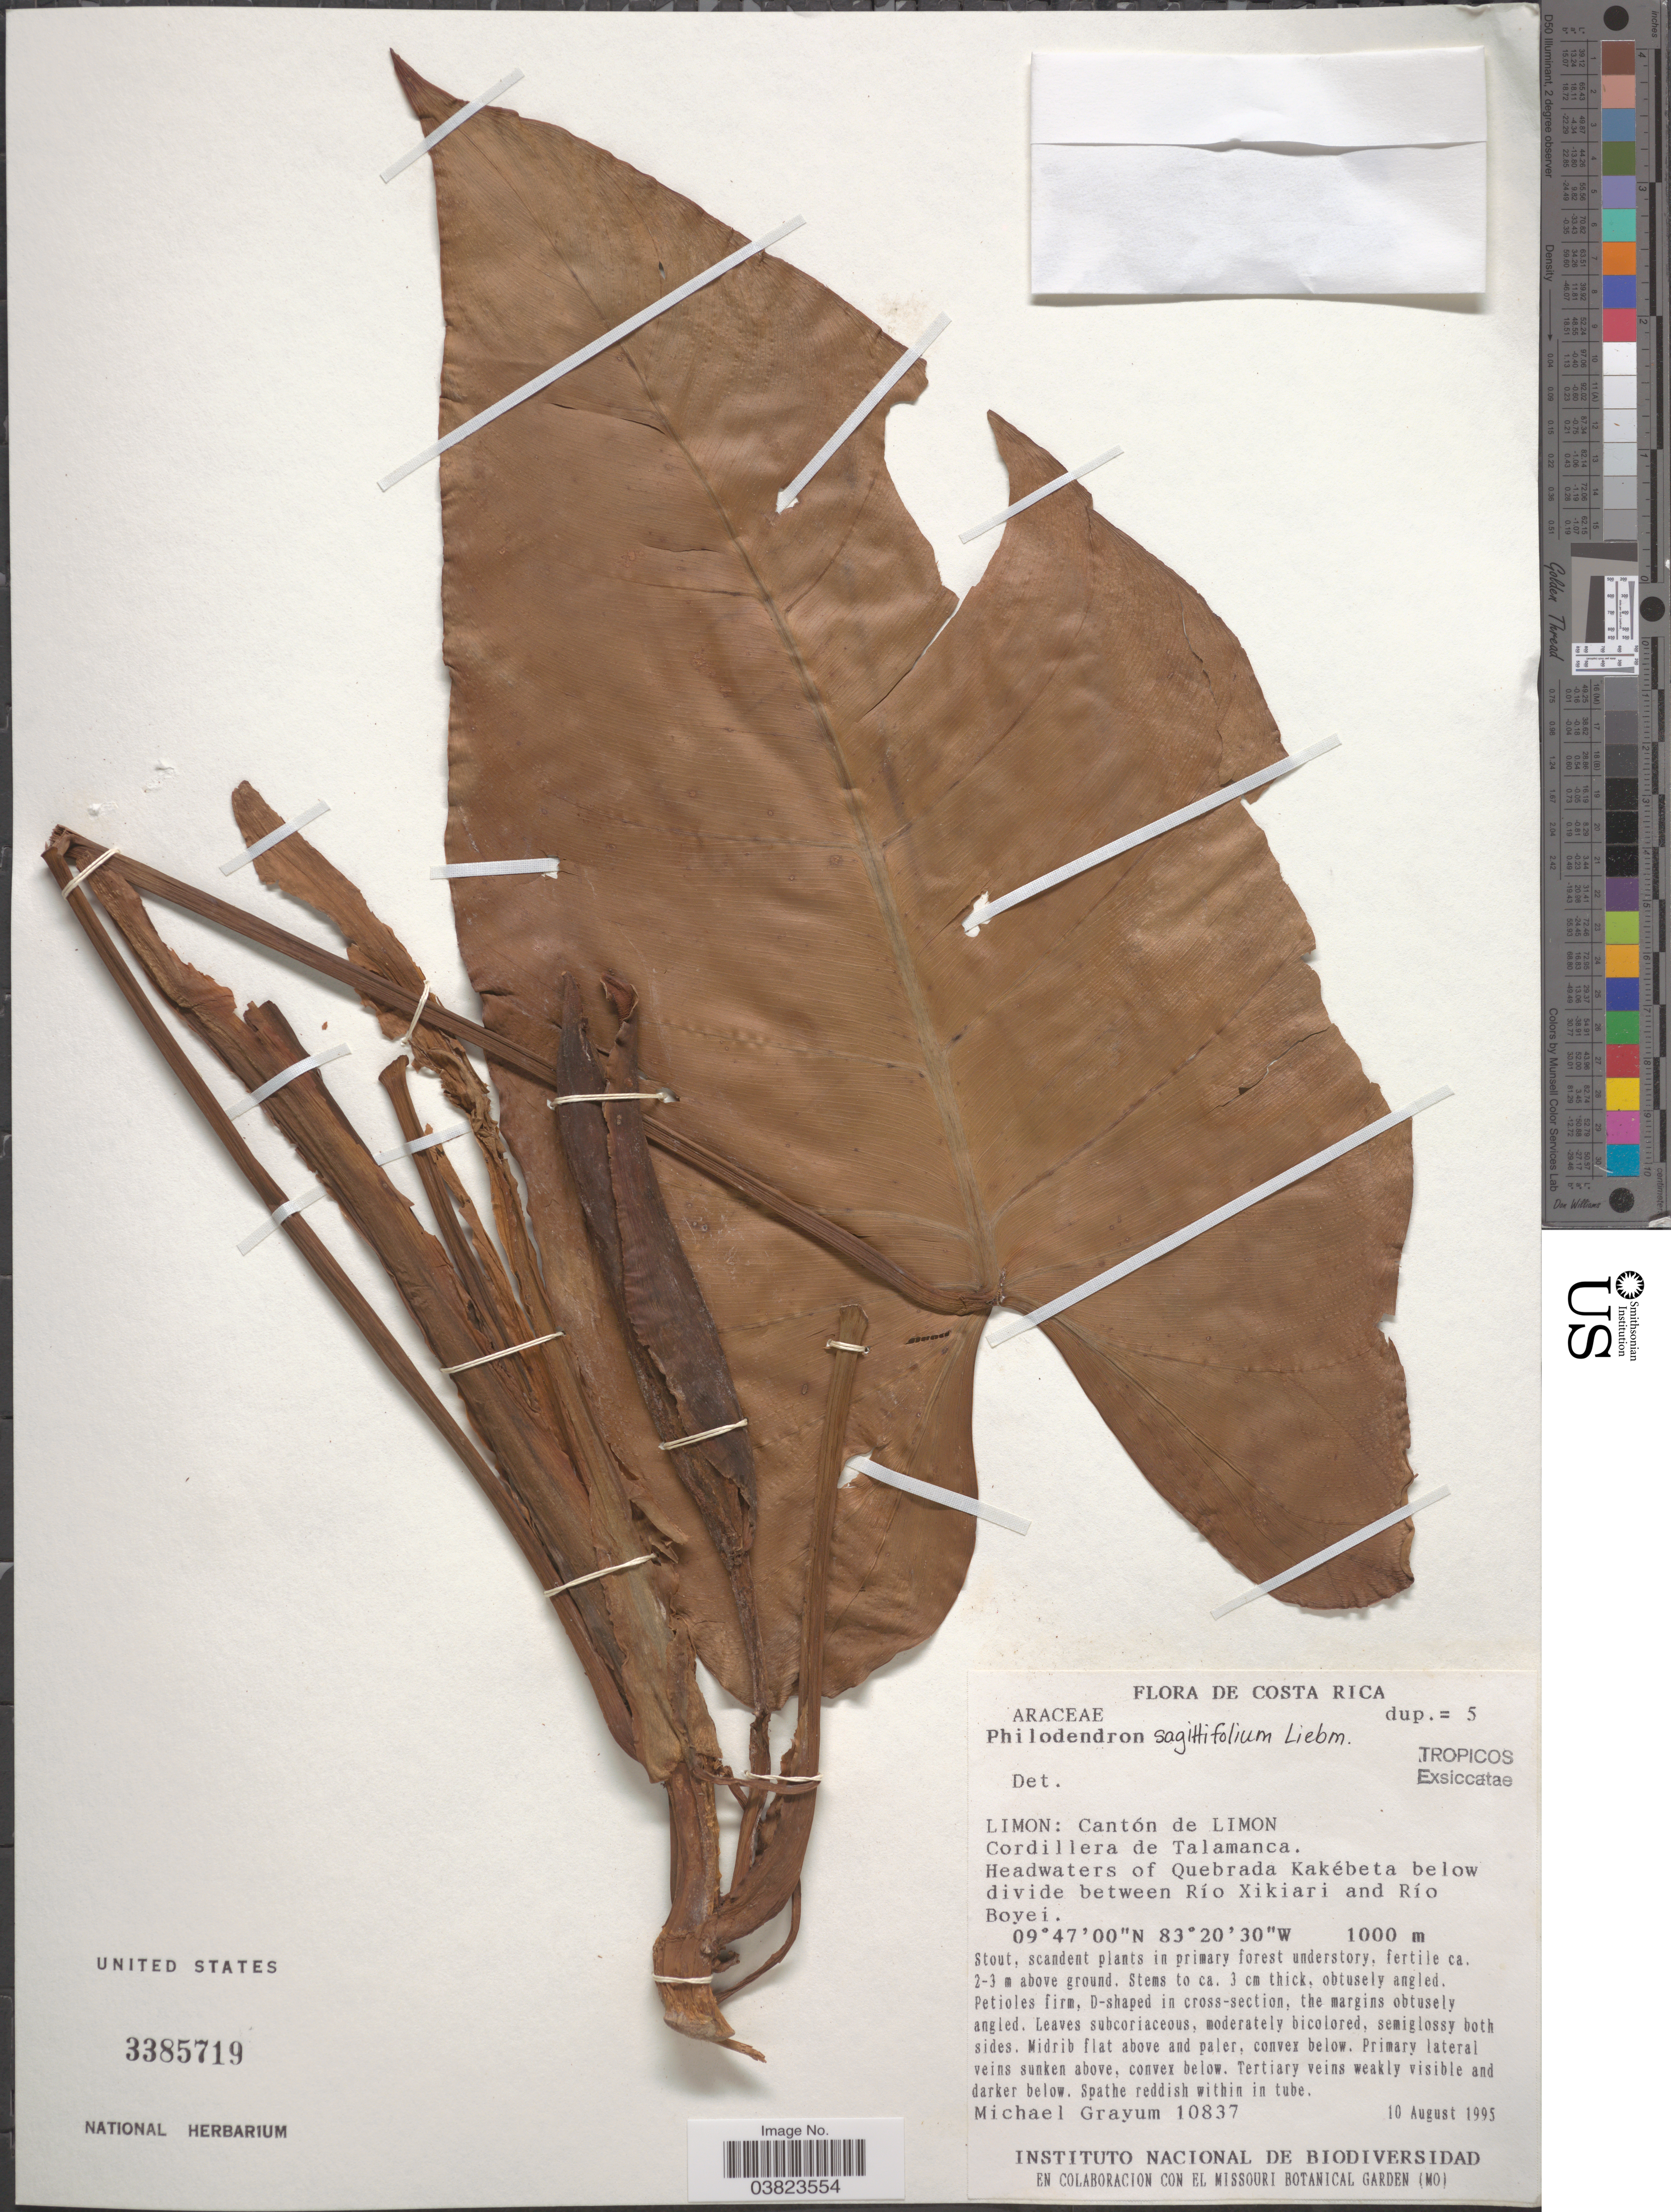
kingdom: Plantae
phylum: Tracheophyta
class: Liliopsida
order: Alismatales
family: Araceae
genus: Philodendron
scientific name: Philodendron sagittifolium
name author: Liebm.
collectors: M. H. Grayum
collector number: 10837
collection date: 1995-08-10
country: Costa Rica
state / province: Limón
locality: Cantón de Limon. Cordillera de Talamanca. Headwaters of Quebrada Kakébeta below divide between Río Xikiari and Río Boyei.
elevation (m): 1000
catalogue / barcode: US 3385719